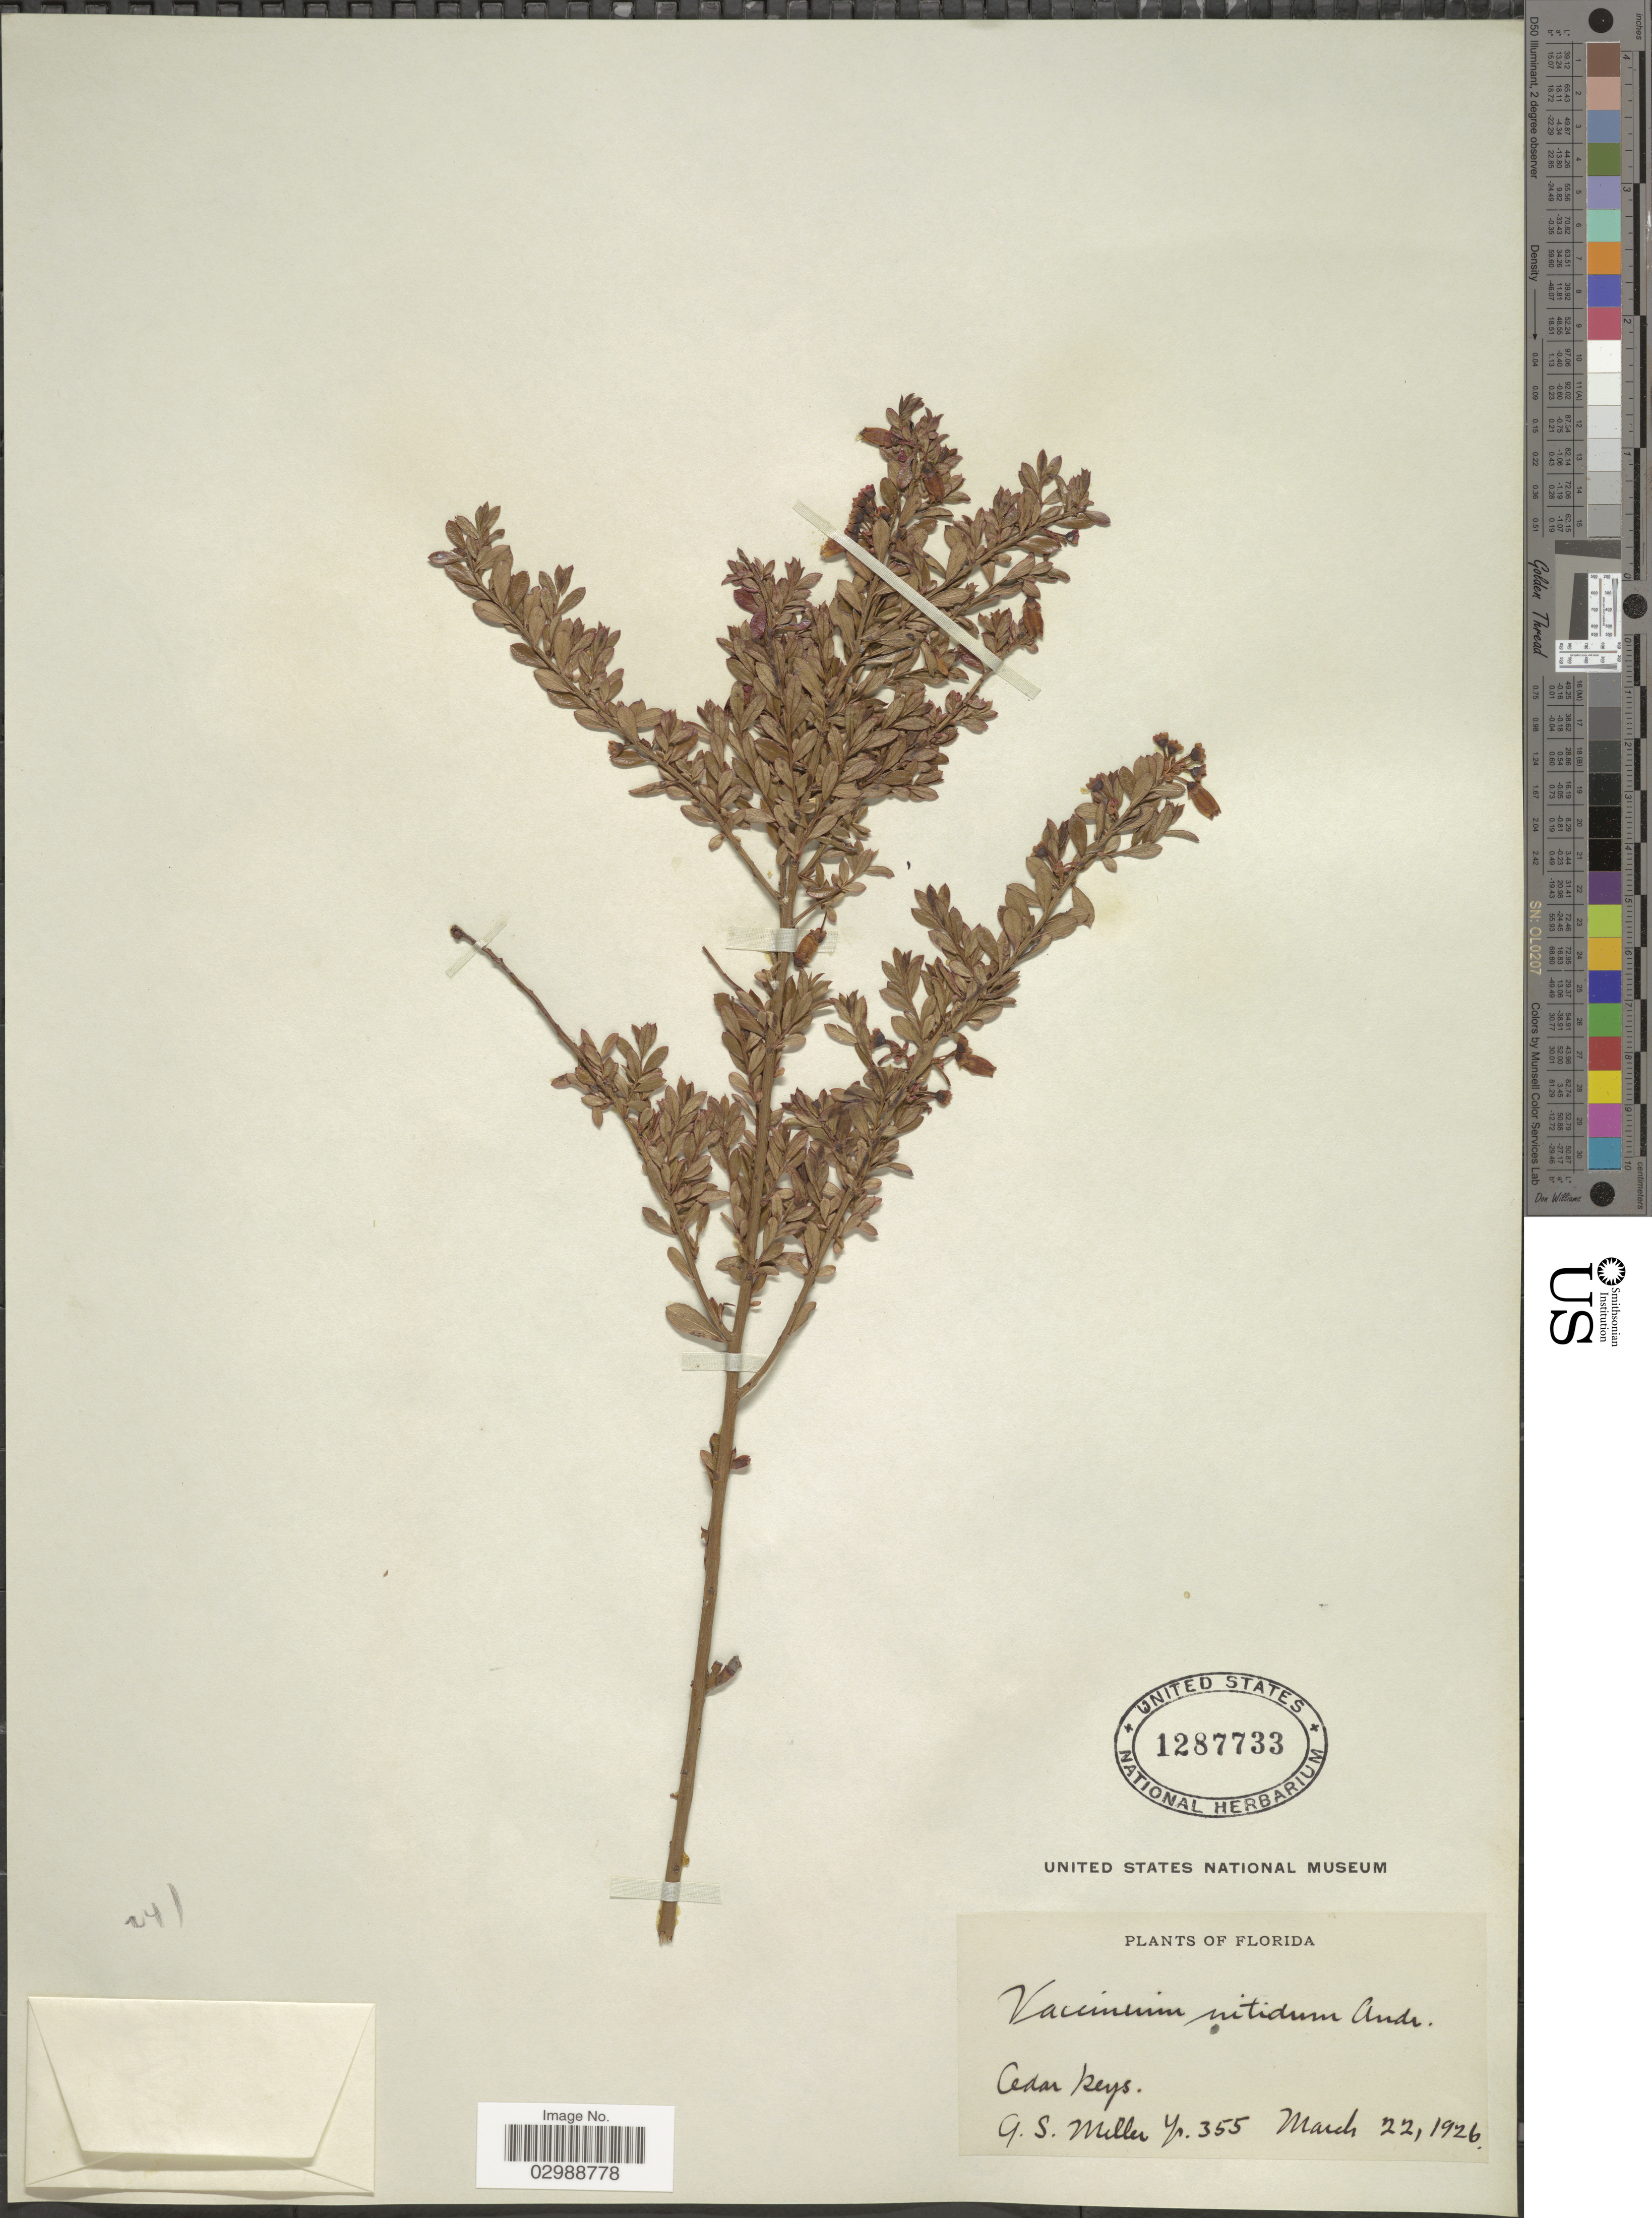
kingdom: Plantae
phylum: Tracheophyta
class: Magnoliopsida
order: Ericales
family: Ericaceae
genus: Vaccinium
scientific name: Vaccinium nitidum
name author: Andrews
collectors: G. S. Miller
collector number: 355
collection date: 1926-03-22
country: United States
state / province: Florida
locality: Cedar keys.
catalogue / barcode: US 1287733